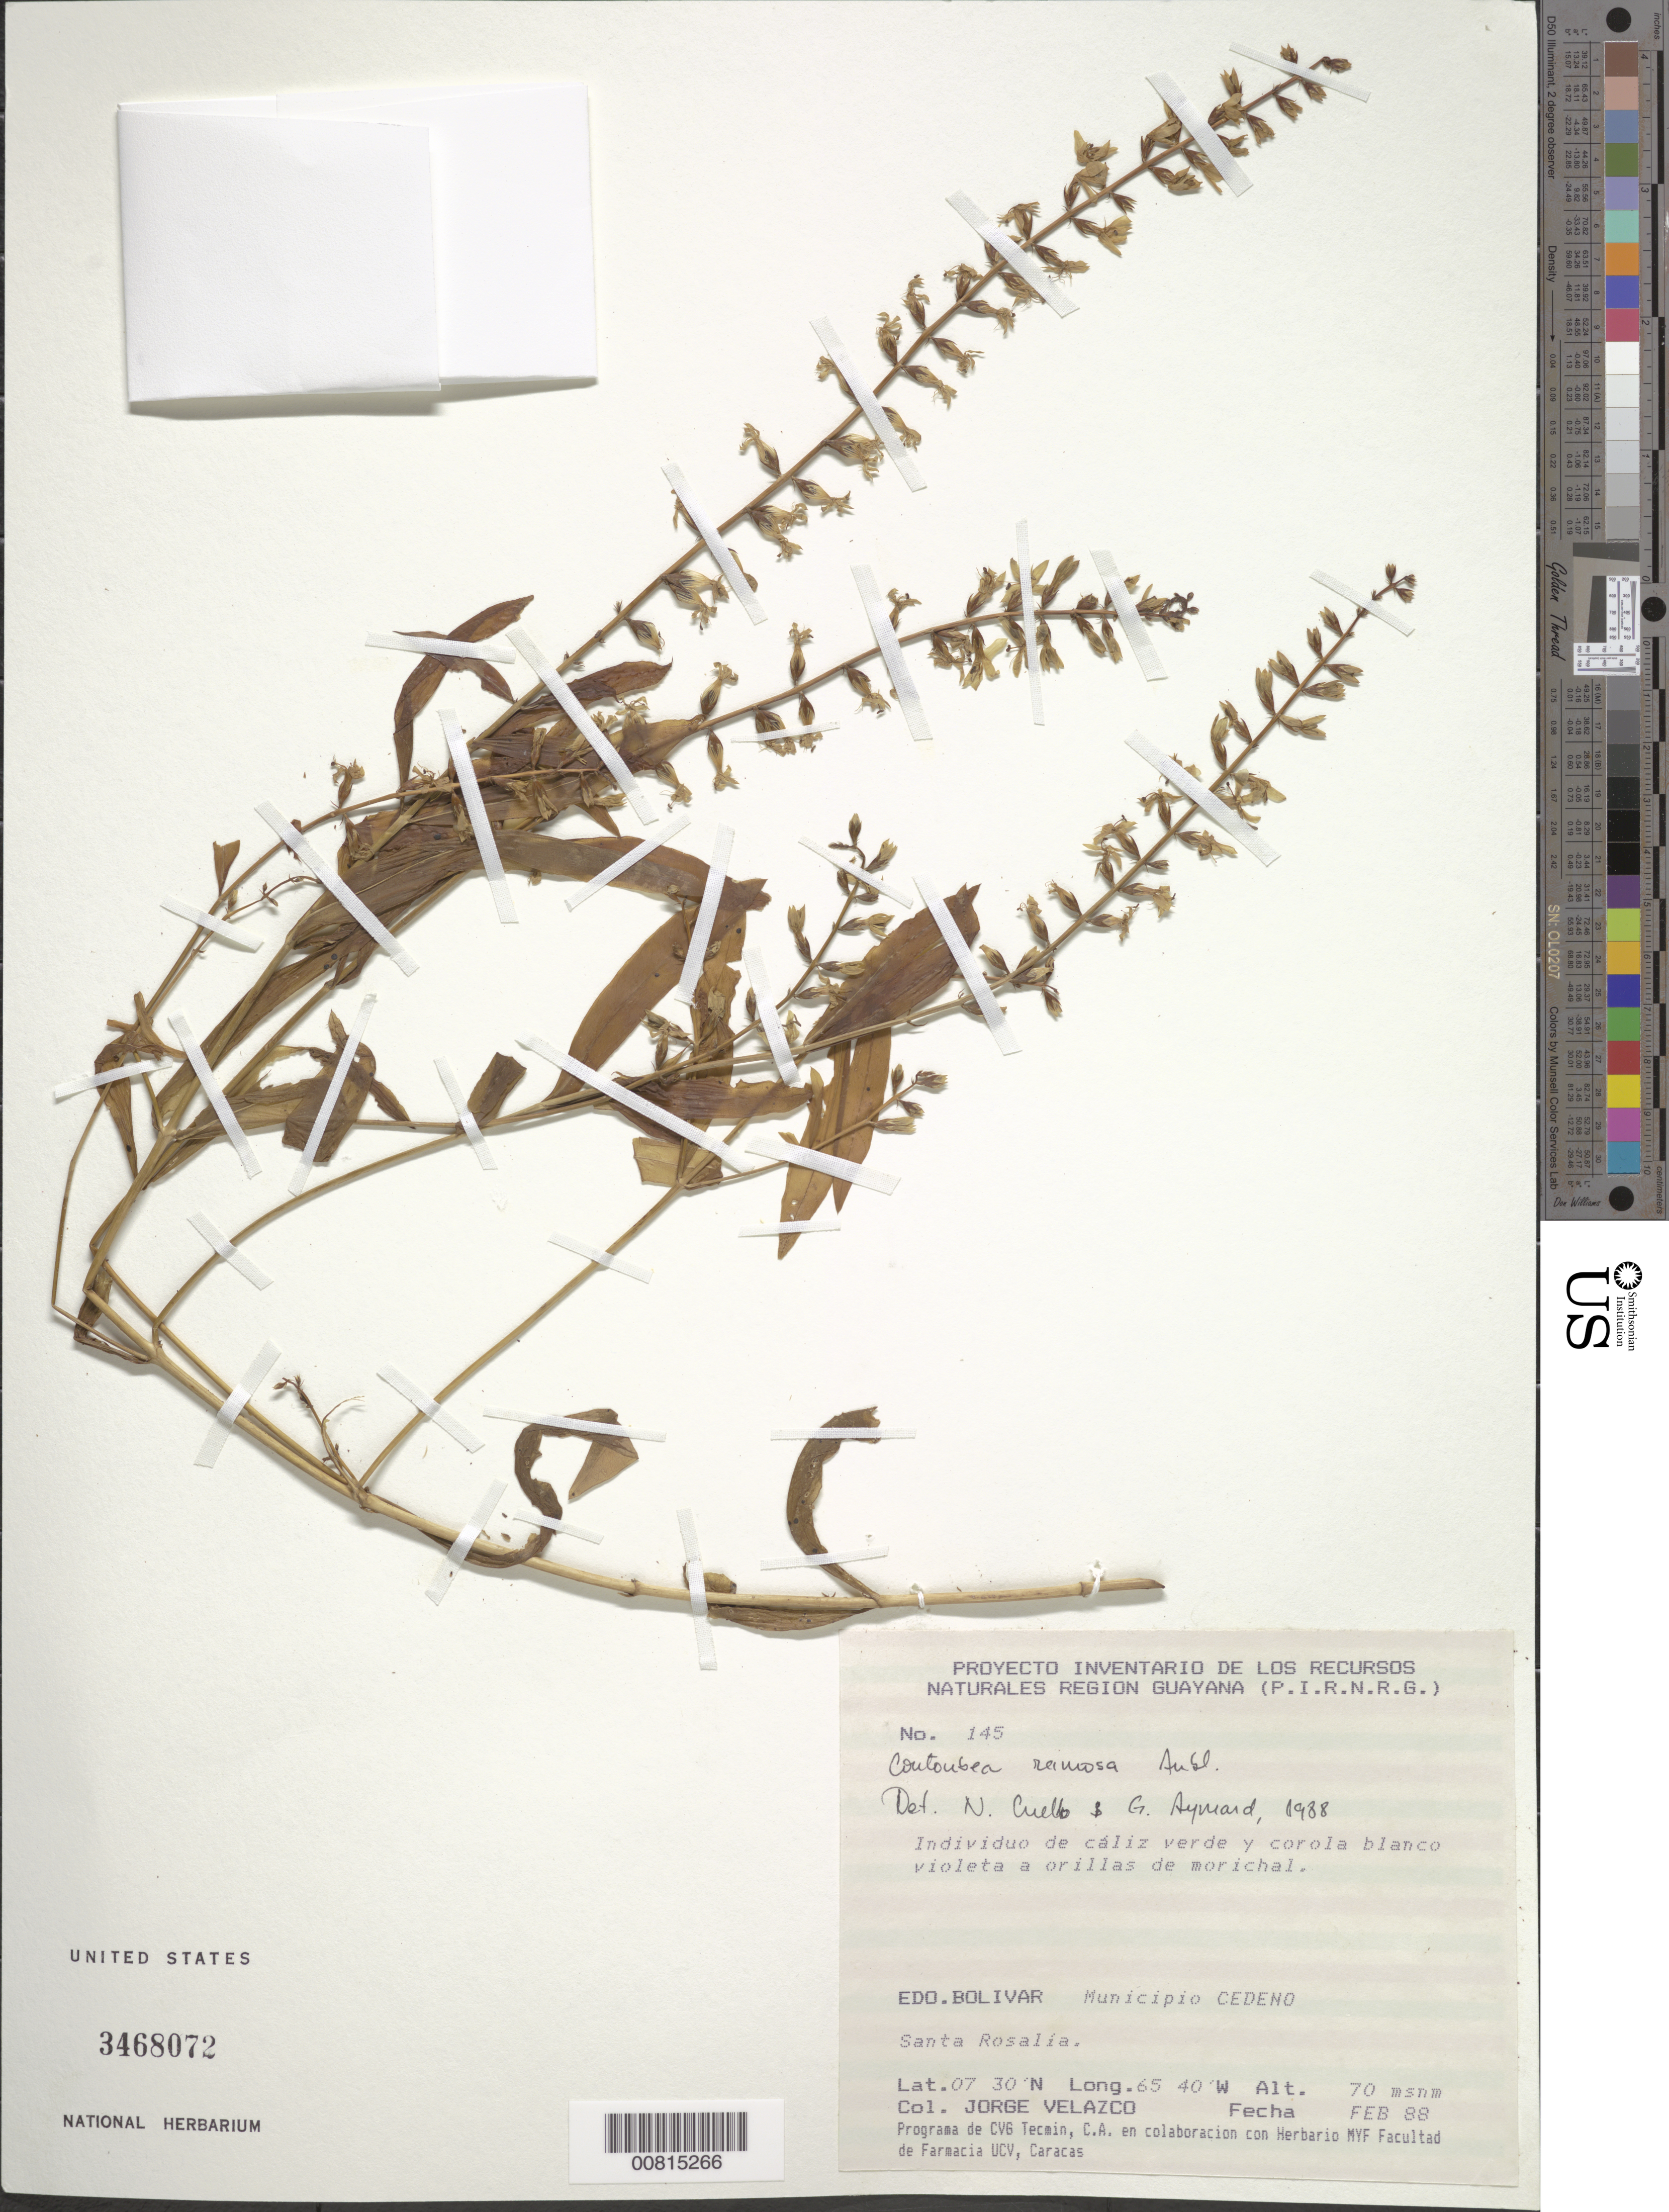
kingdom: Plantae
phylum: Tracheophyta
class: Magnoliopsida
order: Gentianales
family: Gentianaceae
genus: Coutoubea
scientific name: Coutoubea ramosa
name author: Aubl.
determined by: Aymard C., G. A., (PORT), Univ. Nac. Exp. de los Llanos Ezequiel Zamora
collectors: J. Velazco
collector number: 145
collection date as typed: Feb-88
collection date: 1988-02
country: Venezuela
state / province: Bolívar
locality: Mun. Cedeño, Santa Rosalía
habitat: Orillas de morichal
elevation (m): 70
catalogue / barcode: US 3468072